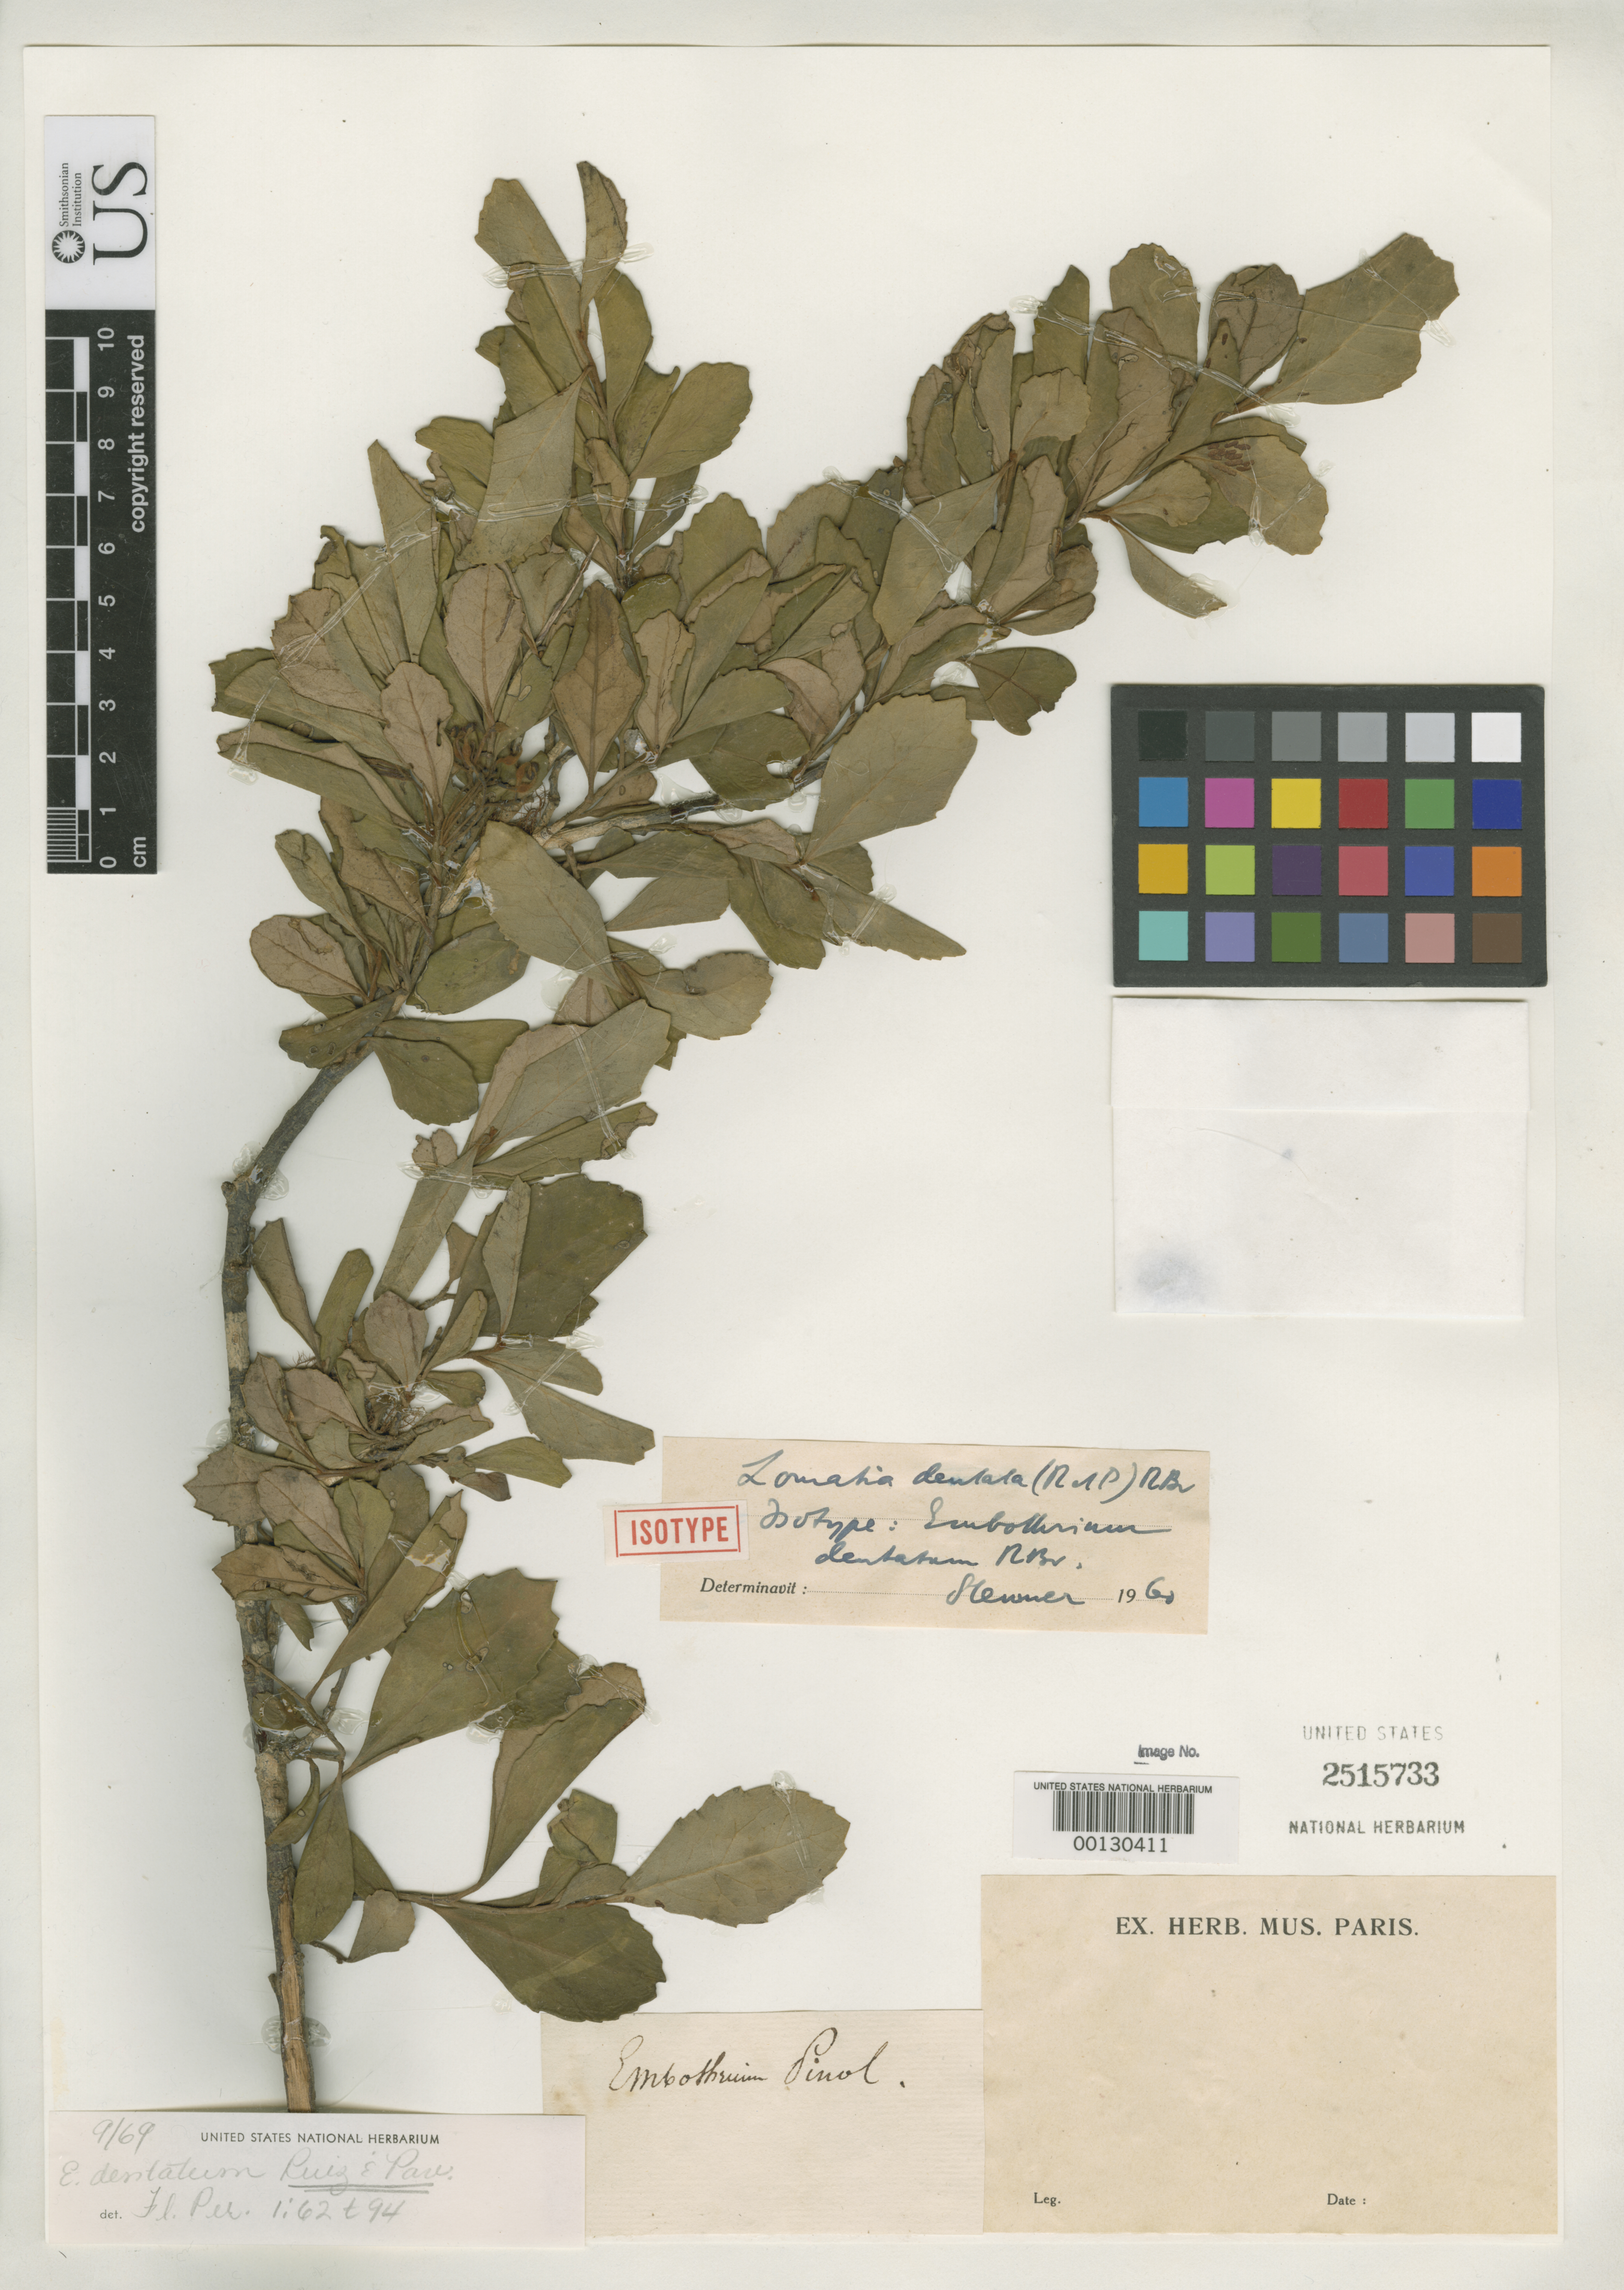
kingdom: Plantae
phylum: Tracheophyta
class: Magnoliopsida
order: Proteales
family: Proteaceae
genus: Embothrium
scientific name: Embothrium dentatum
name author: Ruiz & Pav.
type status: Isotype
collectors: J. Dombey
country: Peru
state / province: San Martín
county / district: Mariscal Cáceres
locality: Rio Huallaga, margen Derecha del; Balsa Probana; dtto. Tocache Nuevo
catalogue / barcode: US 2515733